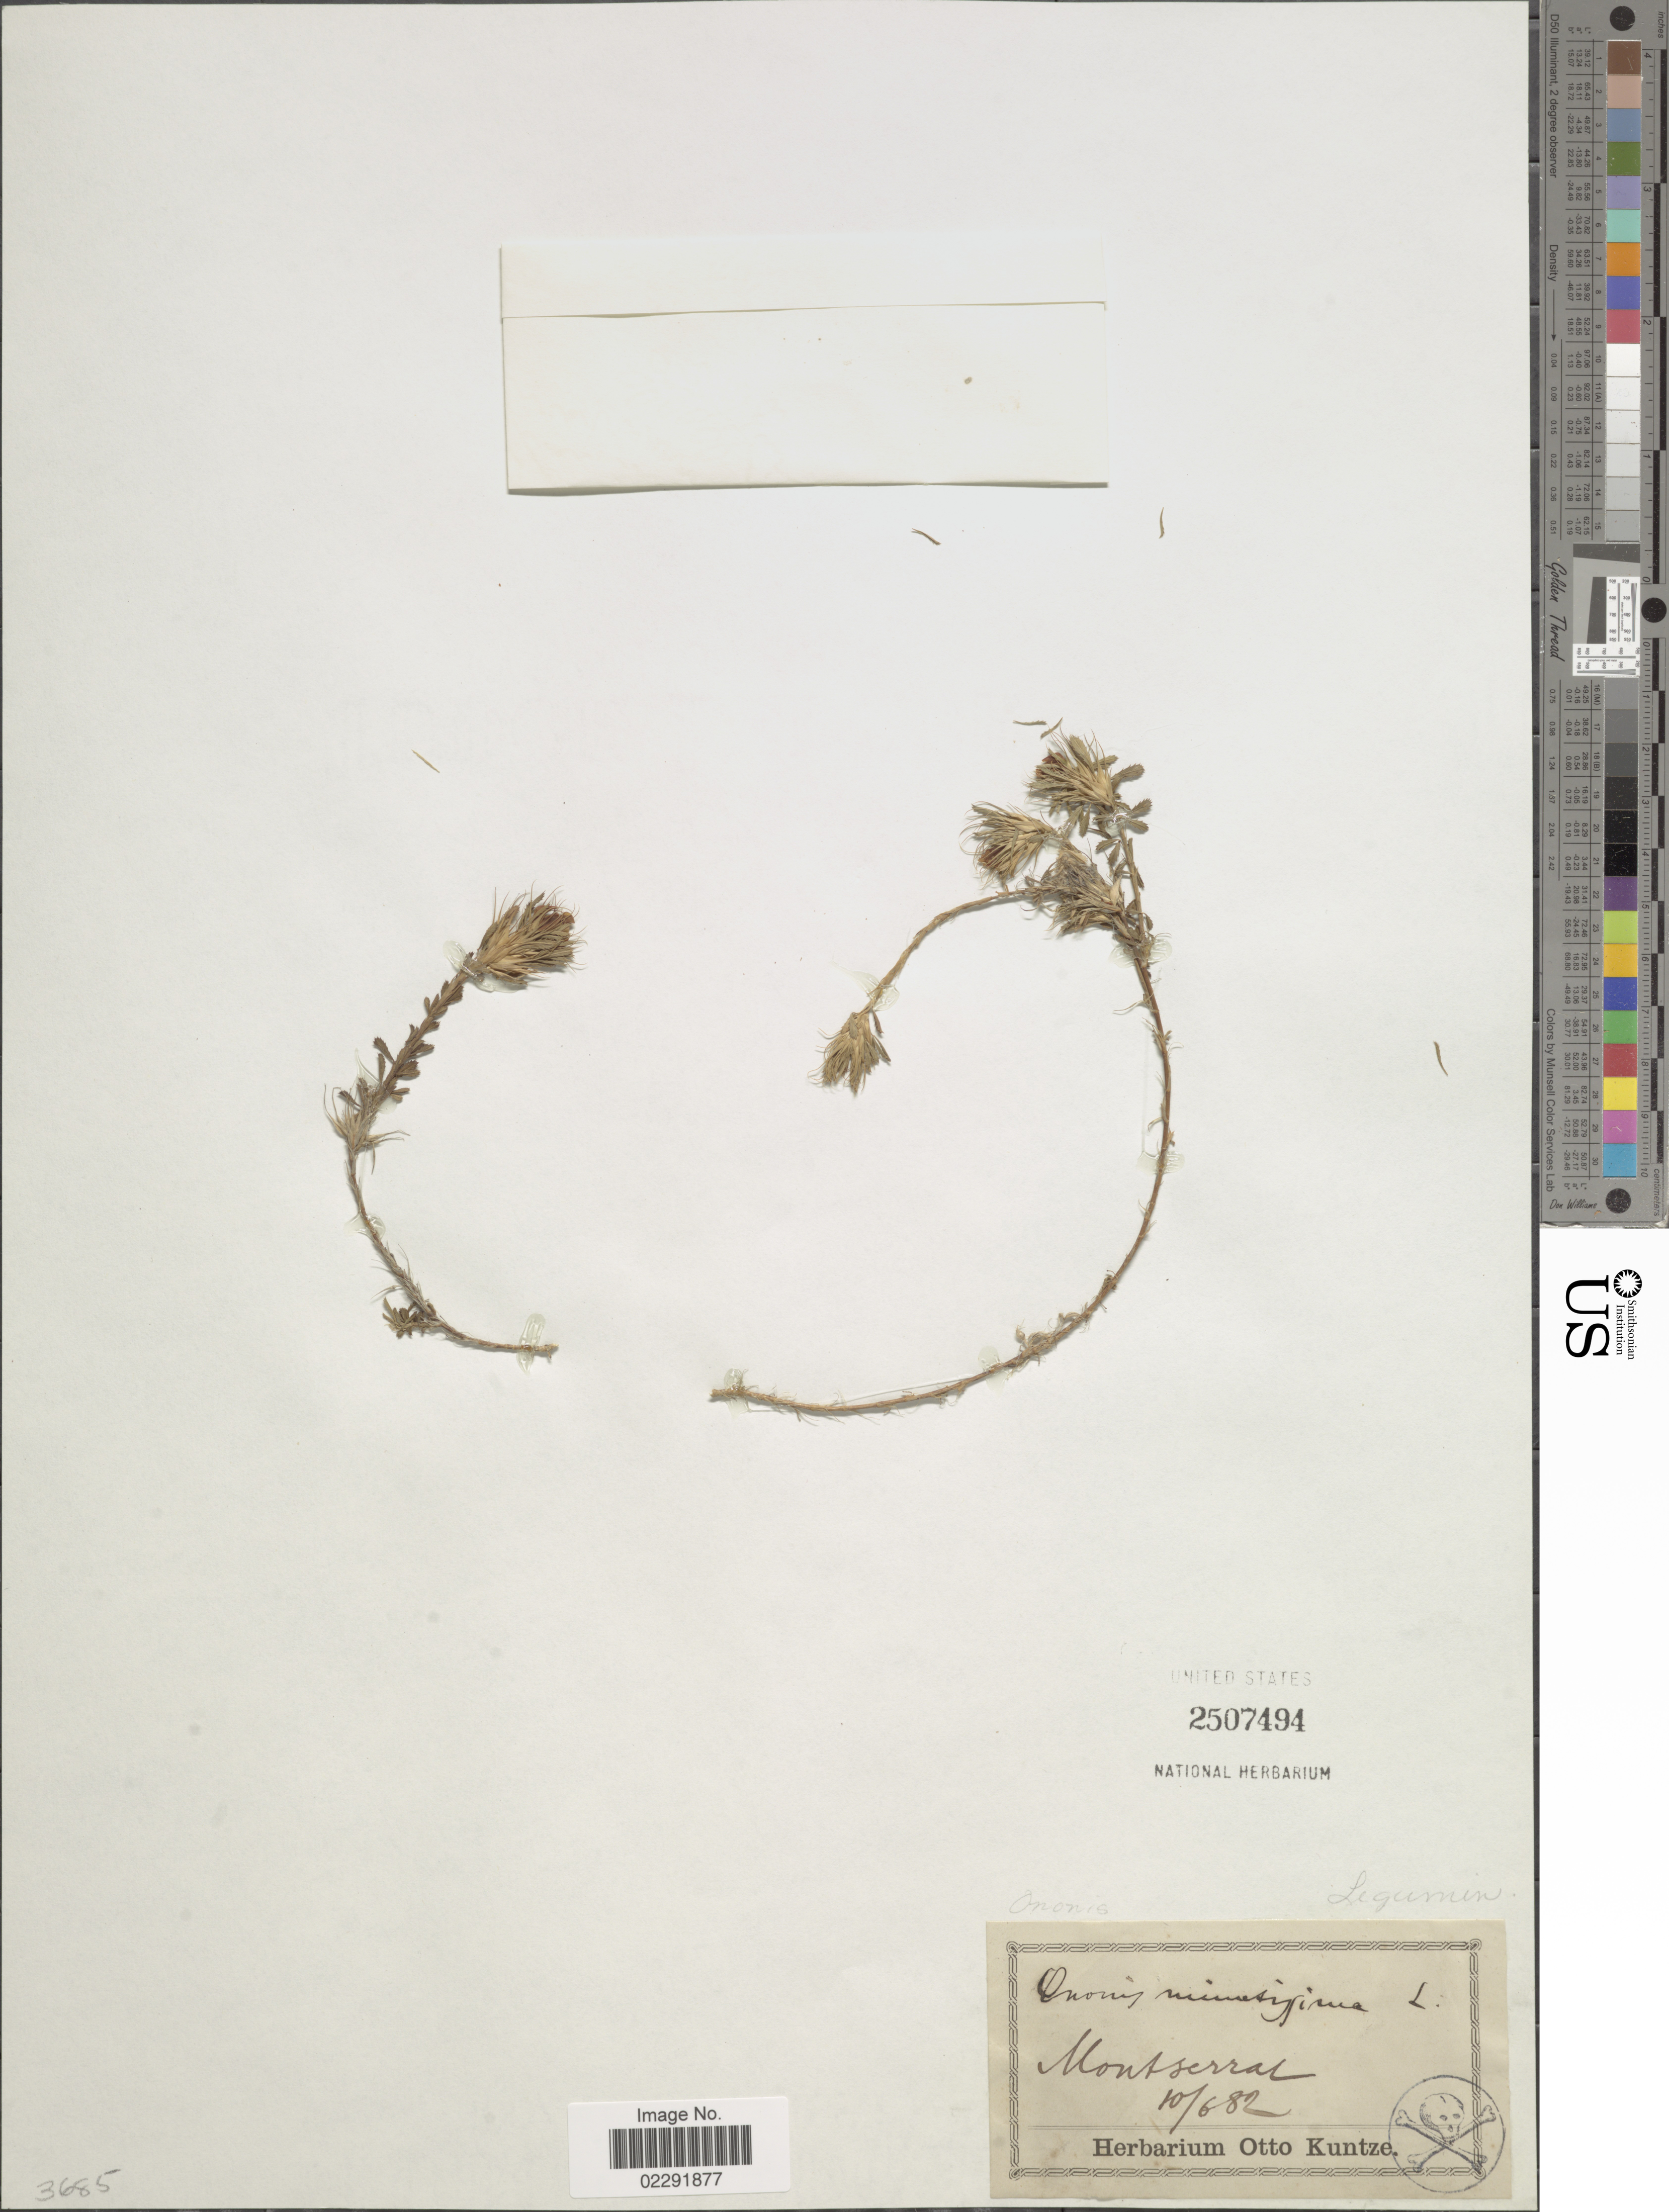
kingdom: Plantae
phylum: Tracheophyta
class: Magnoliopsida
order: Fabales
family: Fabaceae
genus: Ononis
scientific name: Ononis minutissima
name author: L.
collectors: ex herb. Otto Kuntze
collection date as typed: Transcribed d/m/y: 10/6/82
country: Montserrat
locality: Montserrat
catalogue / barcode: US 2507494